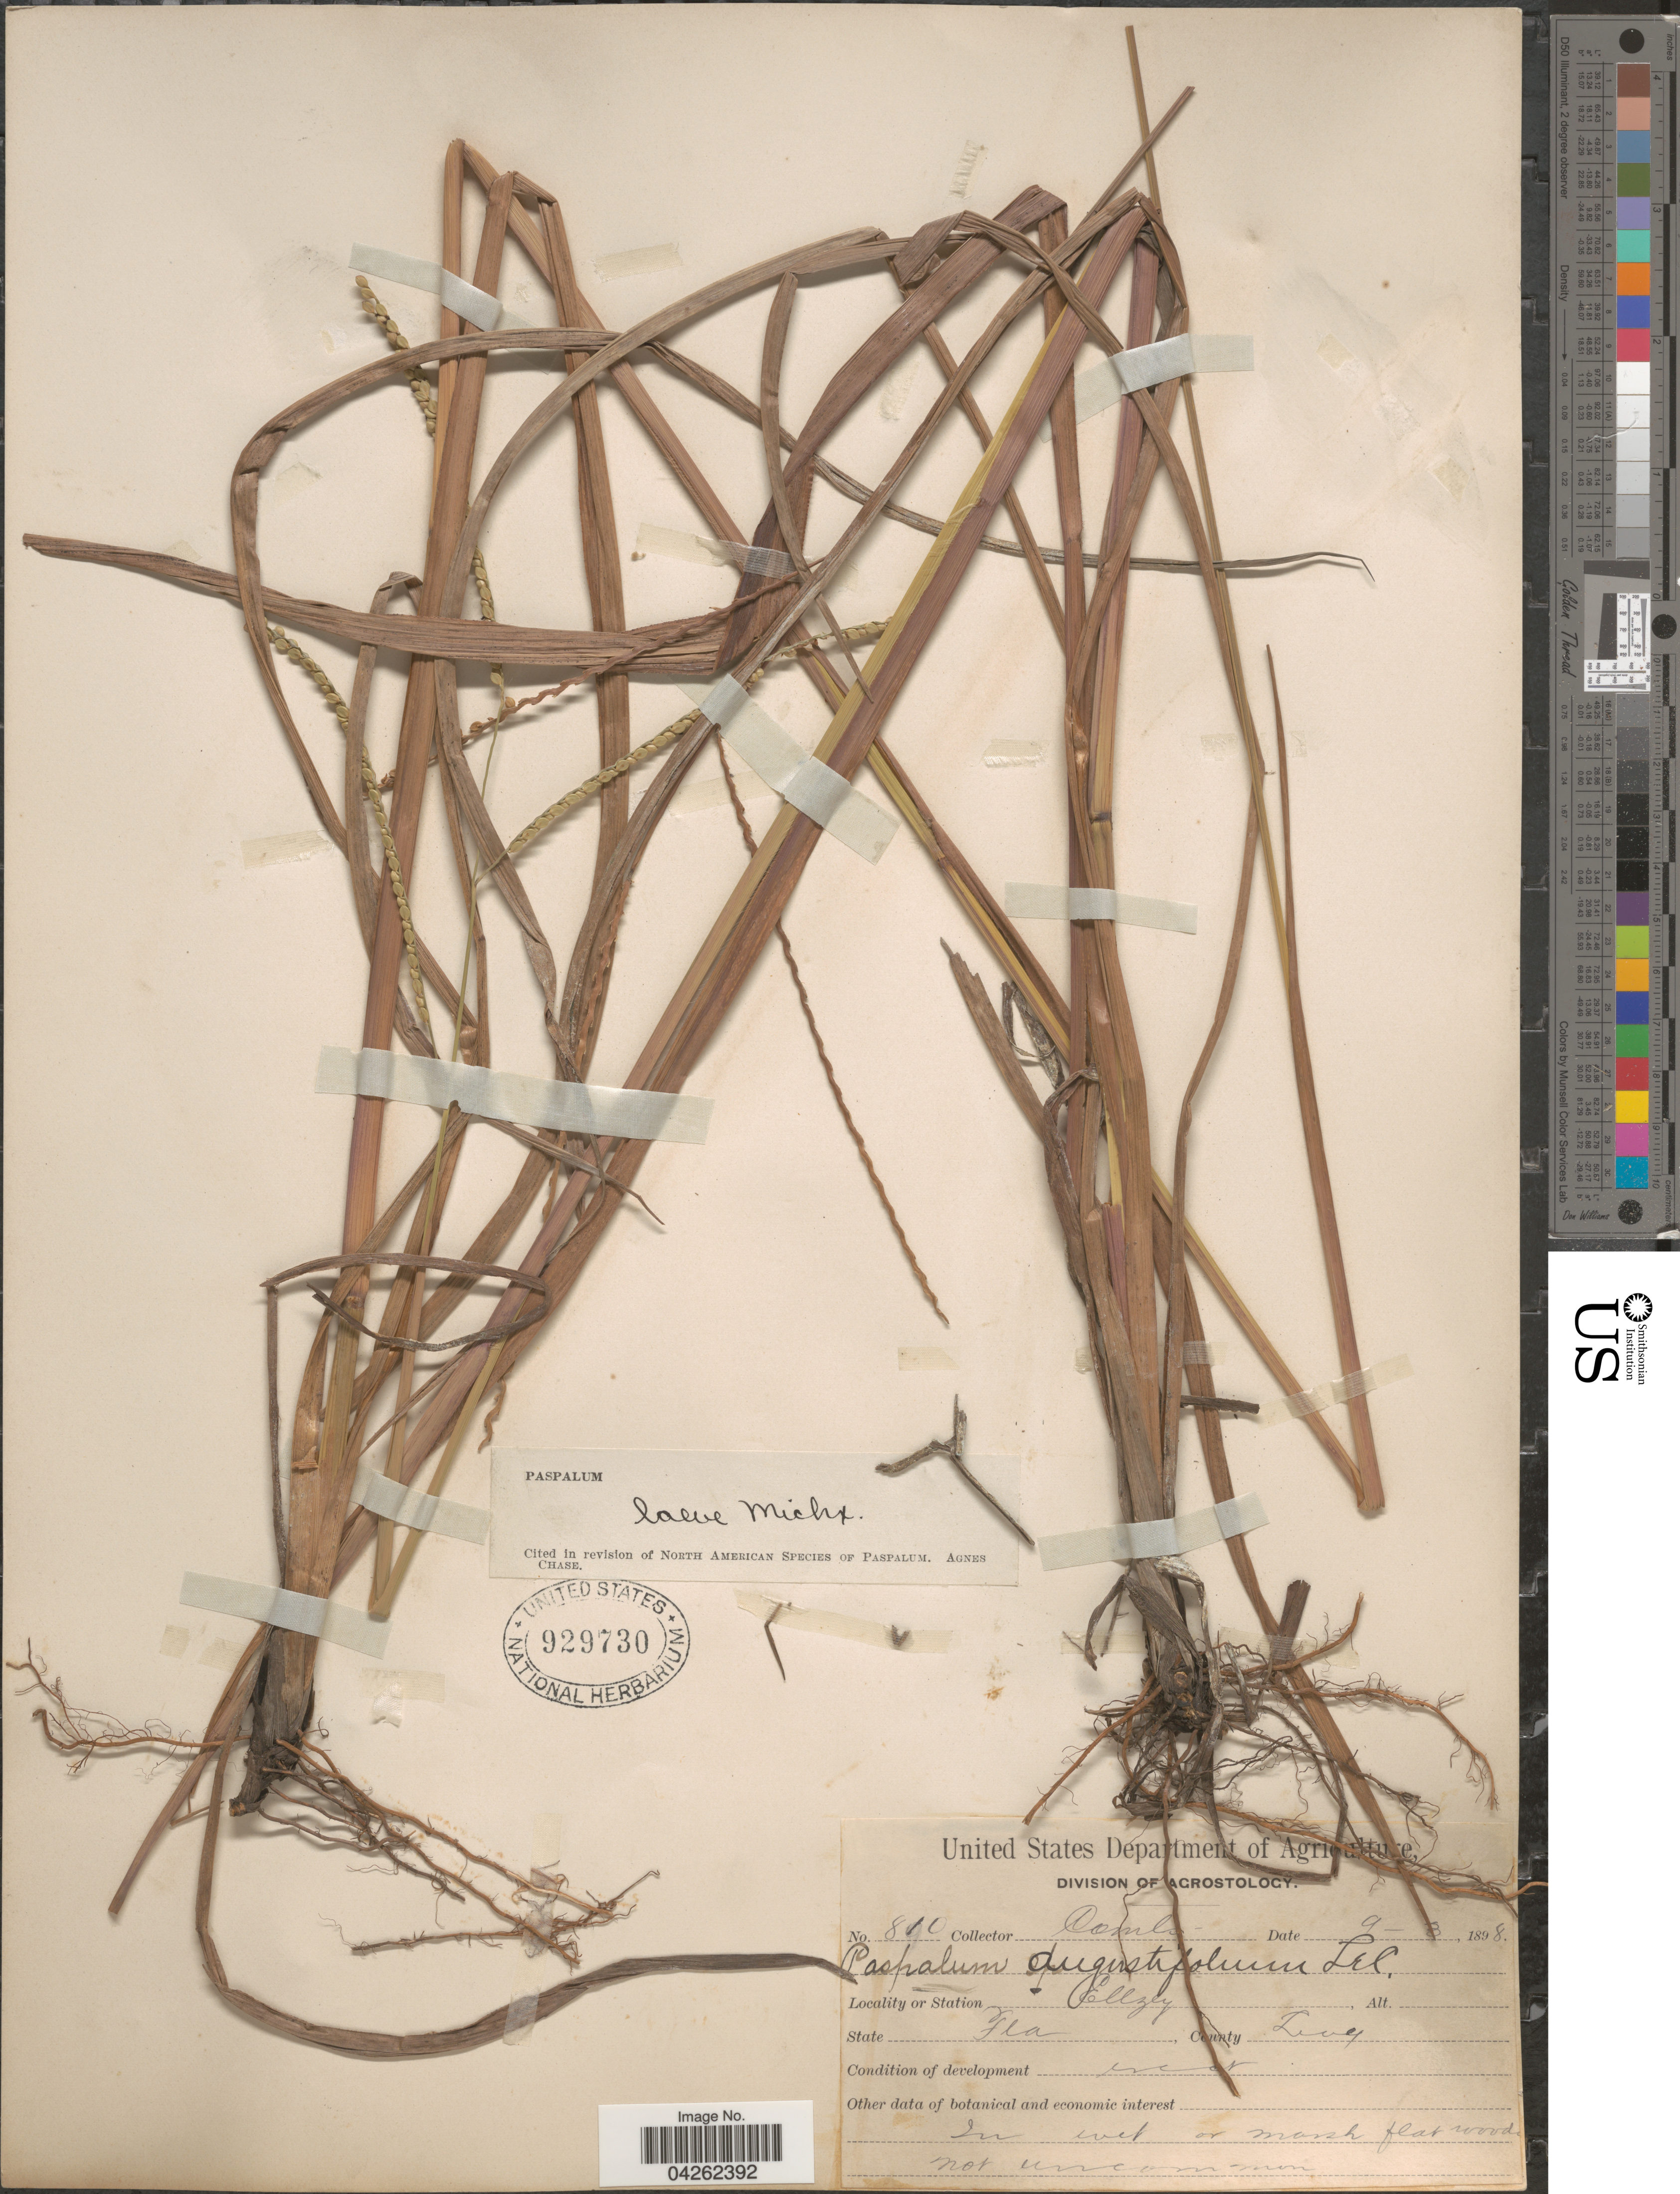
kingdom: Plantae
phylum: Tracheophyta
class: Liliopsida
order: Poales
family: Poaceae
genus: Paspalum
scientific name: Paspalum laeve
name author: Michx.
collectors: -. Combs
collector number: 810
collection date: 1898-09-03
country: United States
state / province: Florida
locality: Ellzey. County Levy.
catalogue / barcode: US 929730